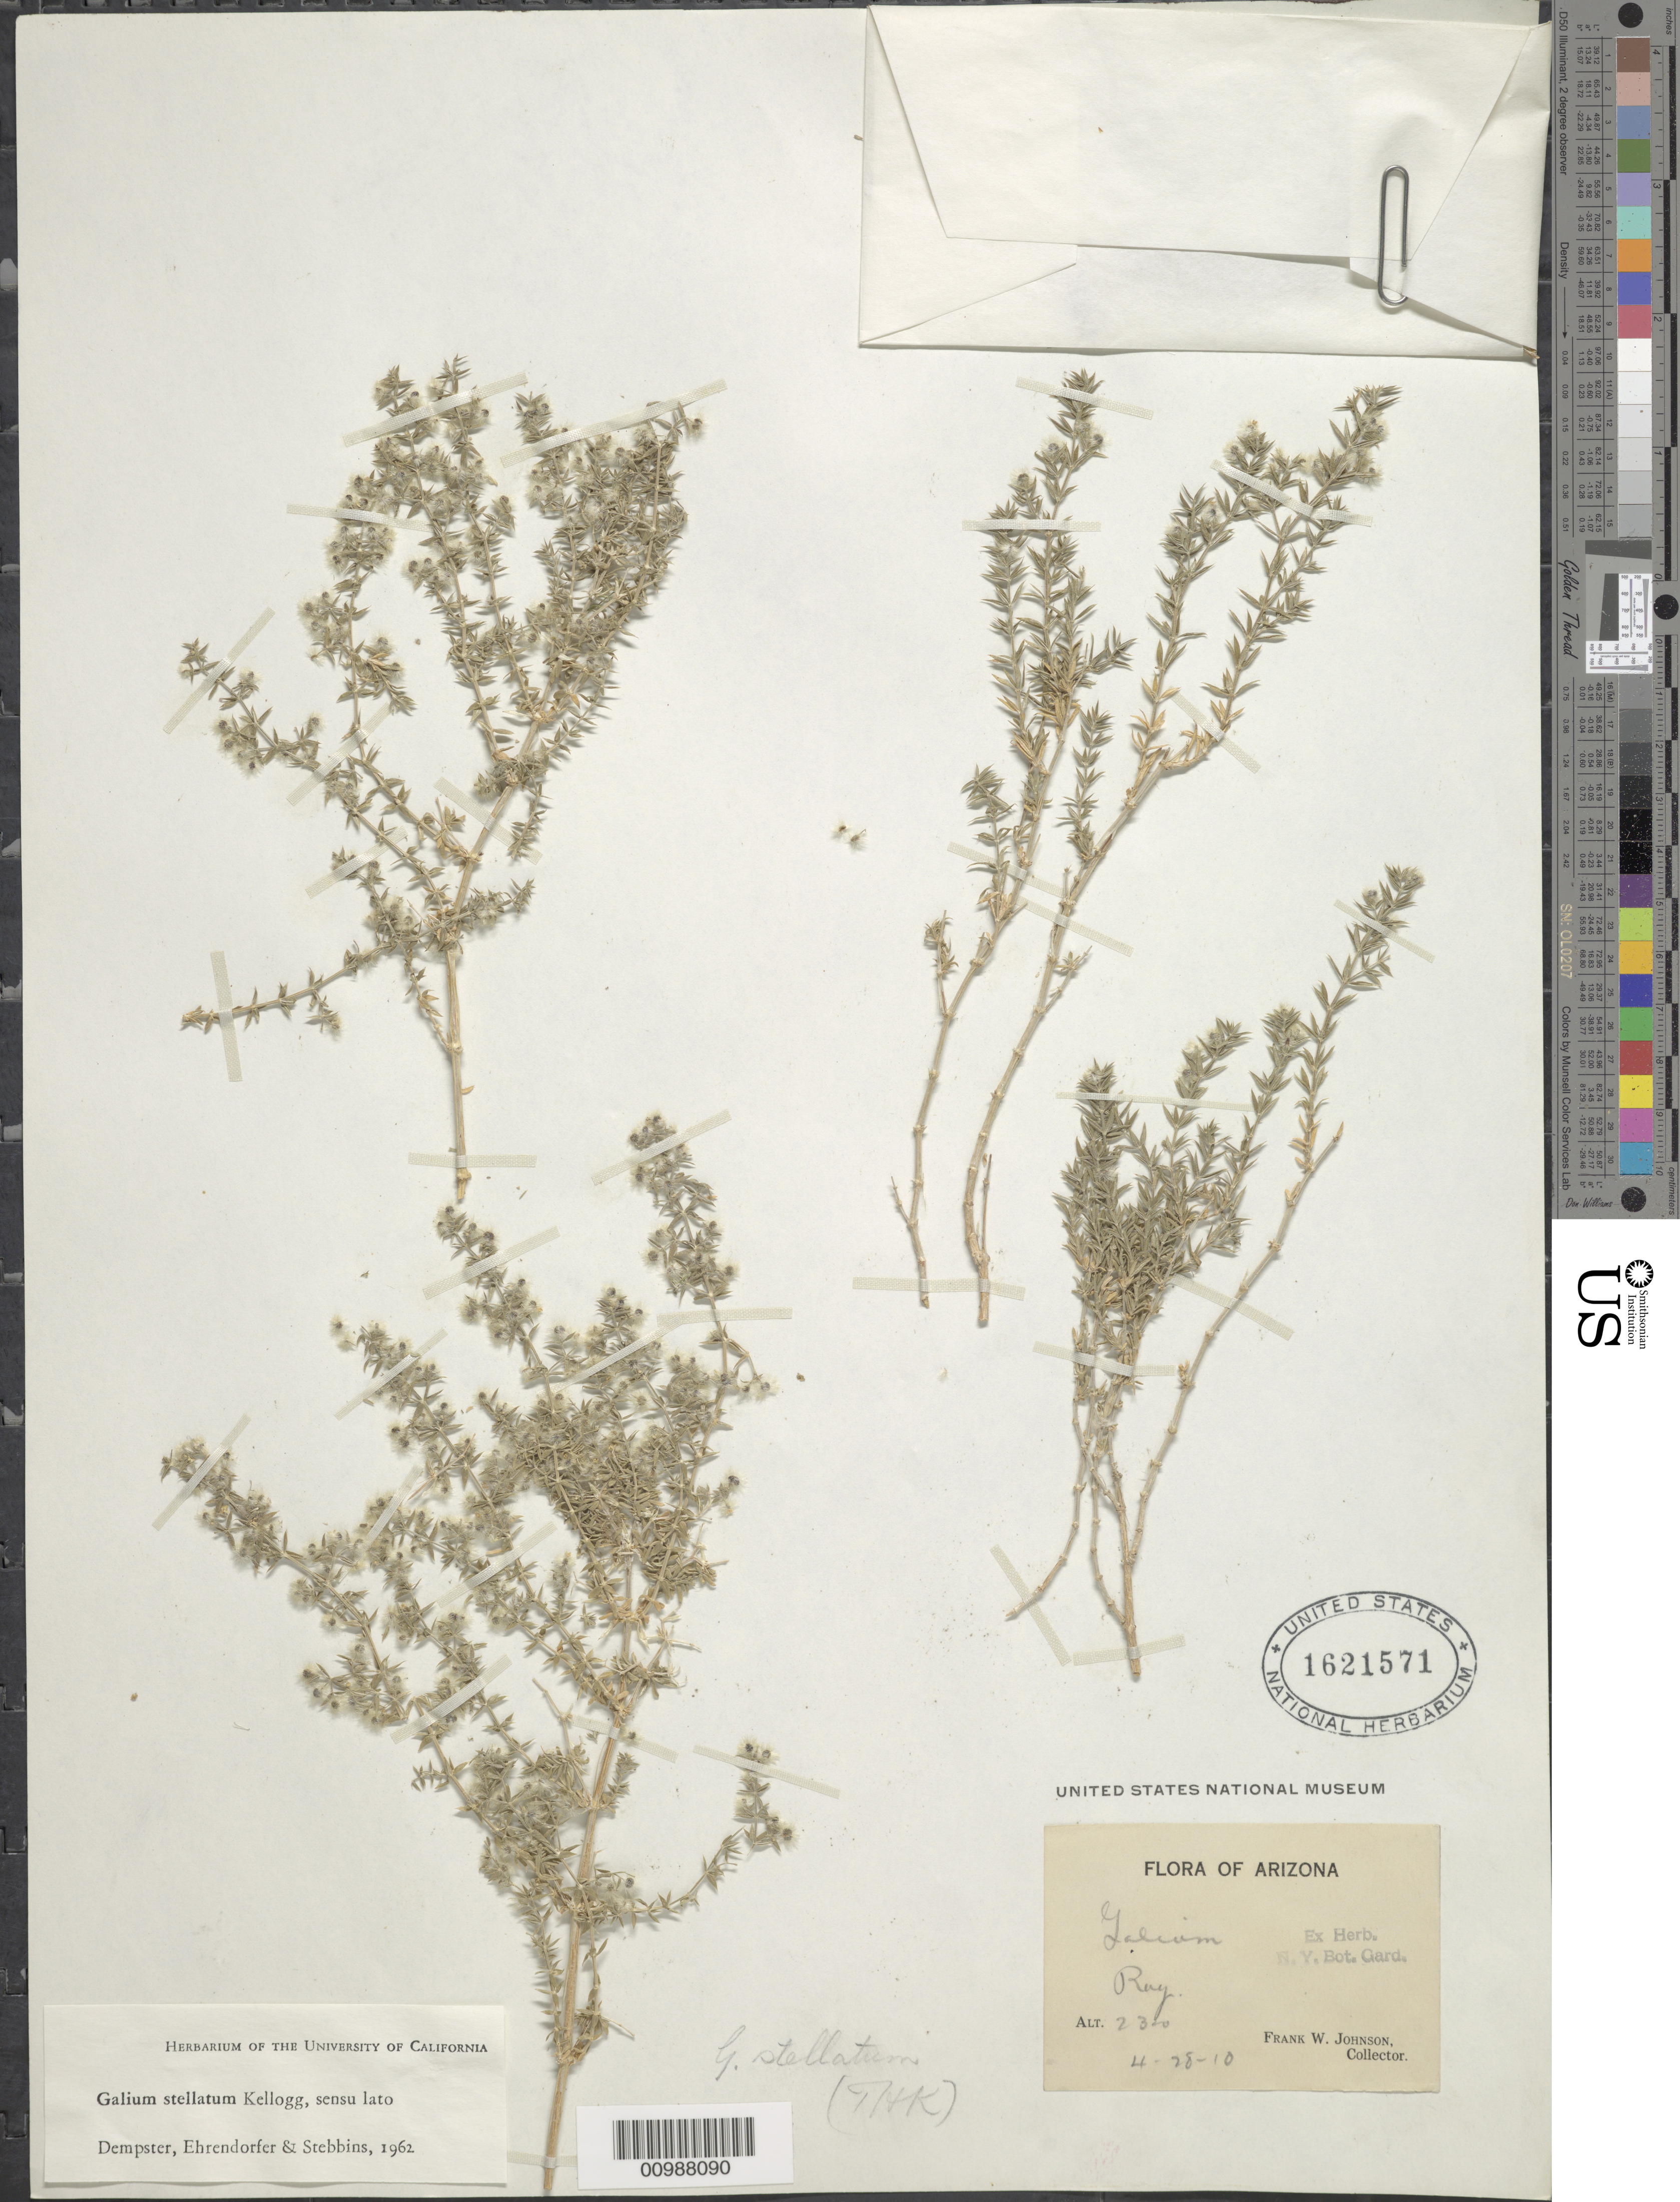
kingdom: Plantae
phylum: Tracheophyta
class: Magnoliopsida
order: Gentianales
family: Rubiaceae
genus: Galium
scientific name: Galium stellatum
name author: Kellogg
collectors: F. W. Johnson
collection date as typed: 28 Apr 1910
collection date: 1910-04-28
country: United States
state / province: Arizona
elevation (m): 2300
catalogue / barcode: US 1621571